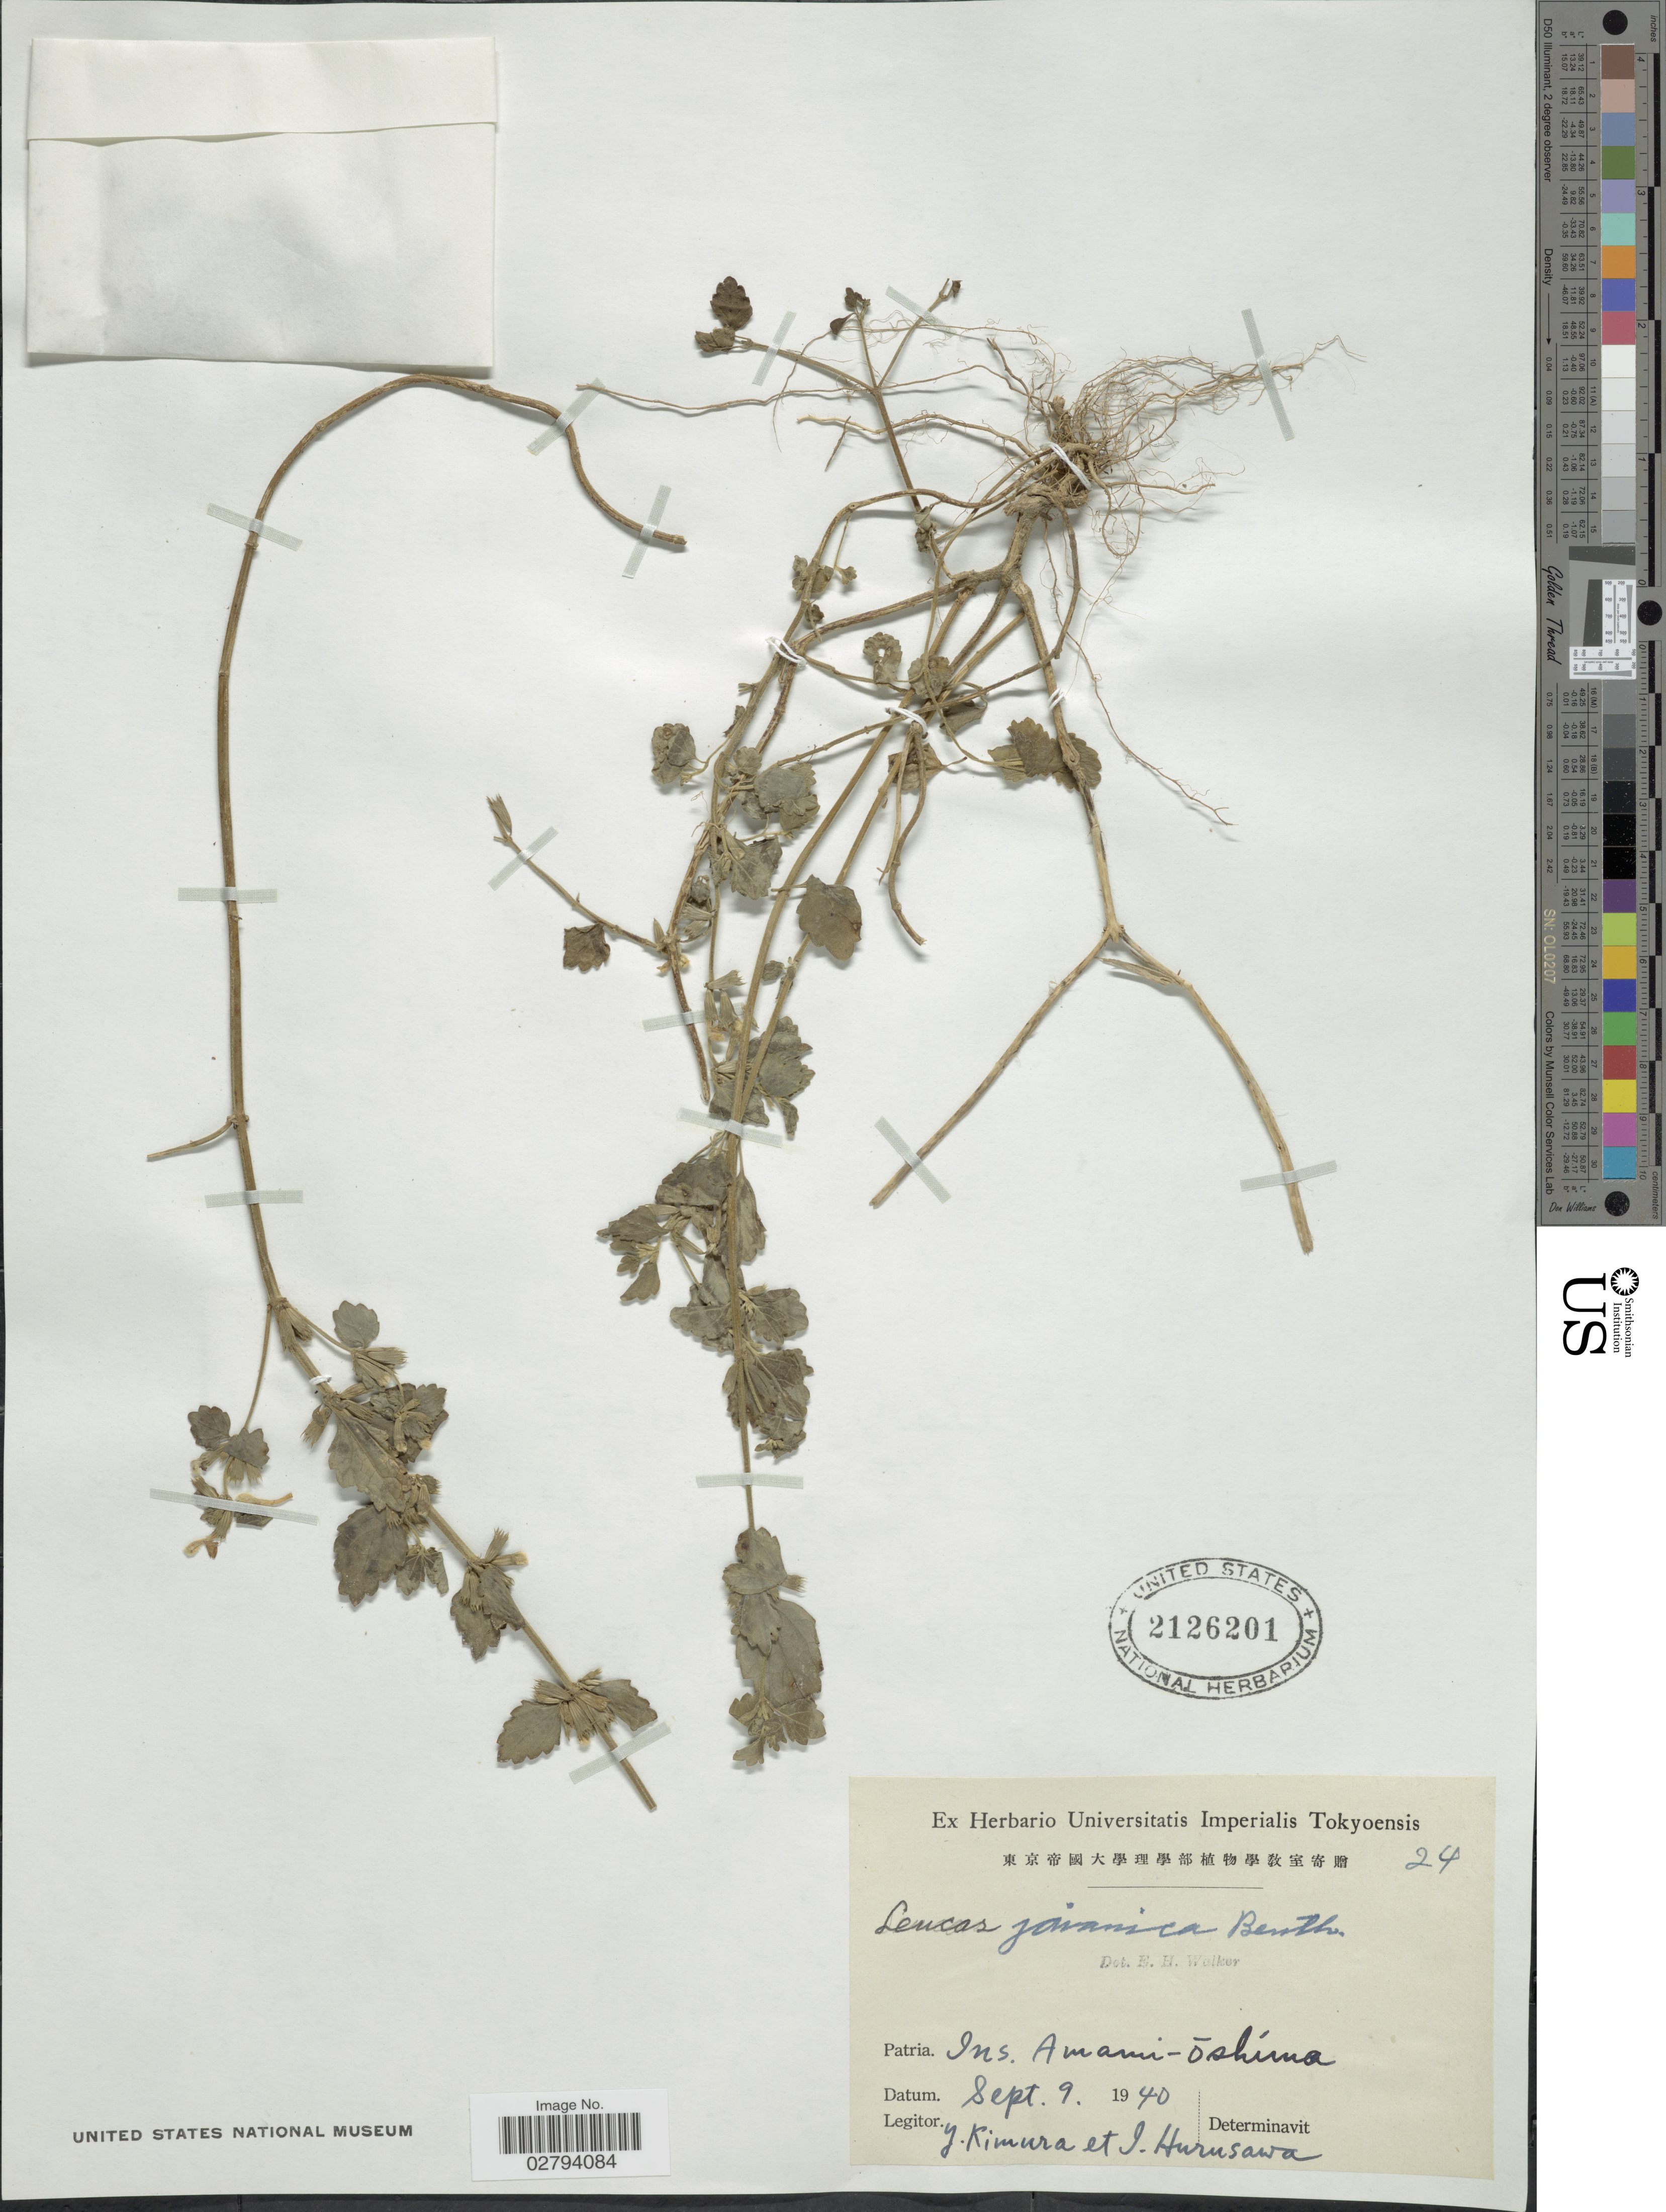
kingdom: Plantae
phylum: Tracheophyta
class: Magnoliopsida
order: Lamiales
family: Lamiaceae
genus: Leucas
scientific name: Leucas javanica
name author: Benth.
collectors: Y. Kimura & I. Hurusawa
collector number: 24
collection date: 1940-09-09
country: Japan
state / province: Okinawa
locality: Ins. Amami-Oshima.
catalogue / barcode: US 2126201